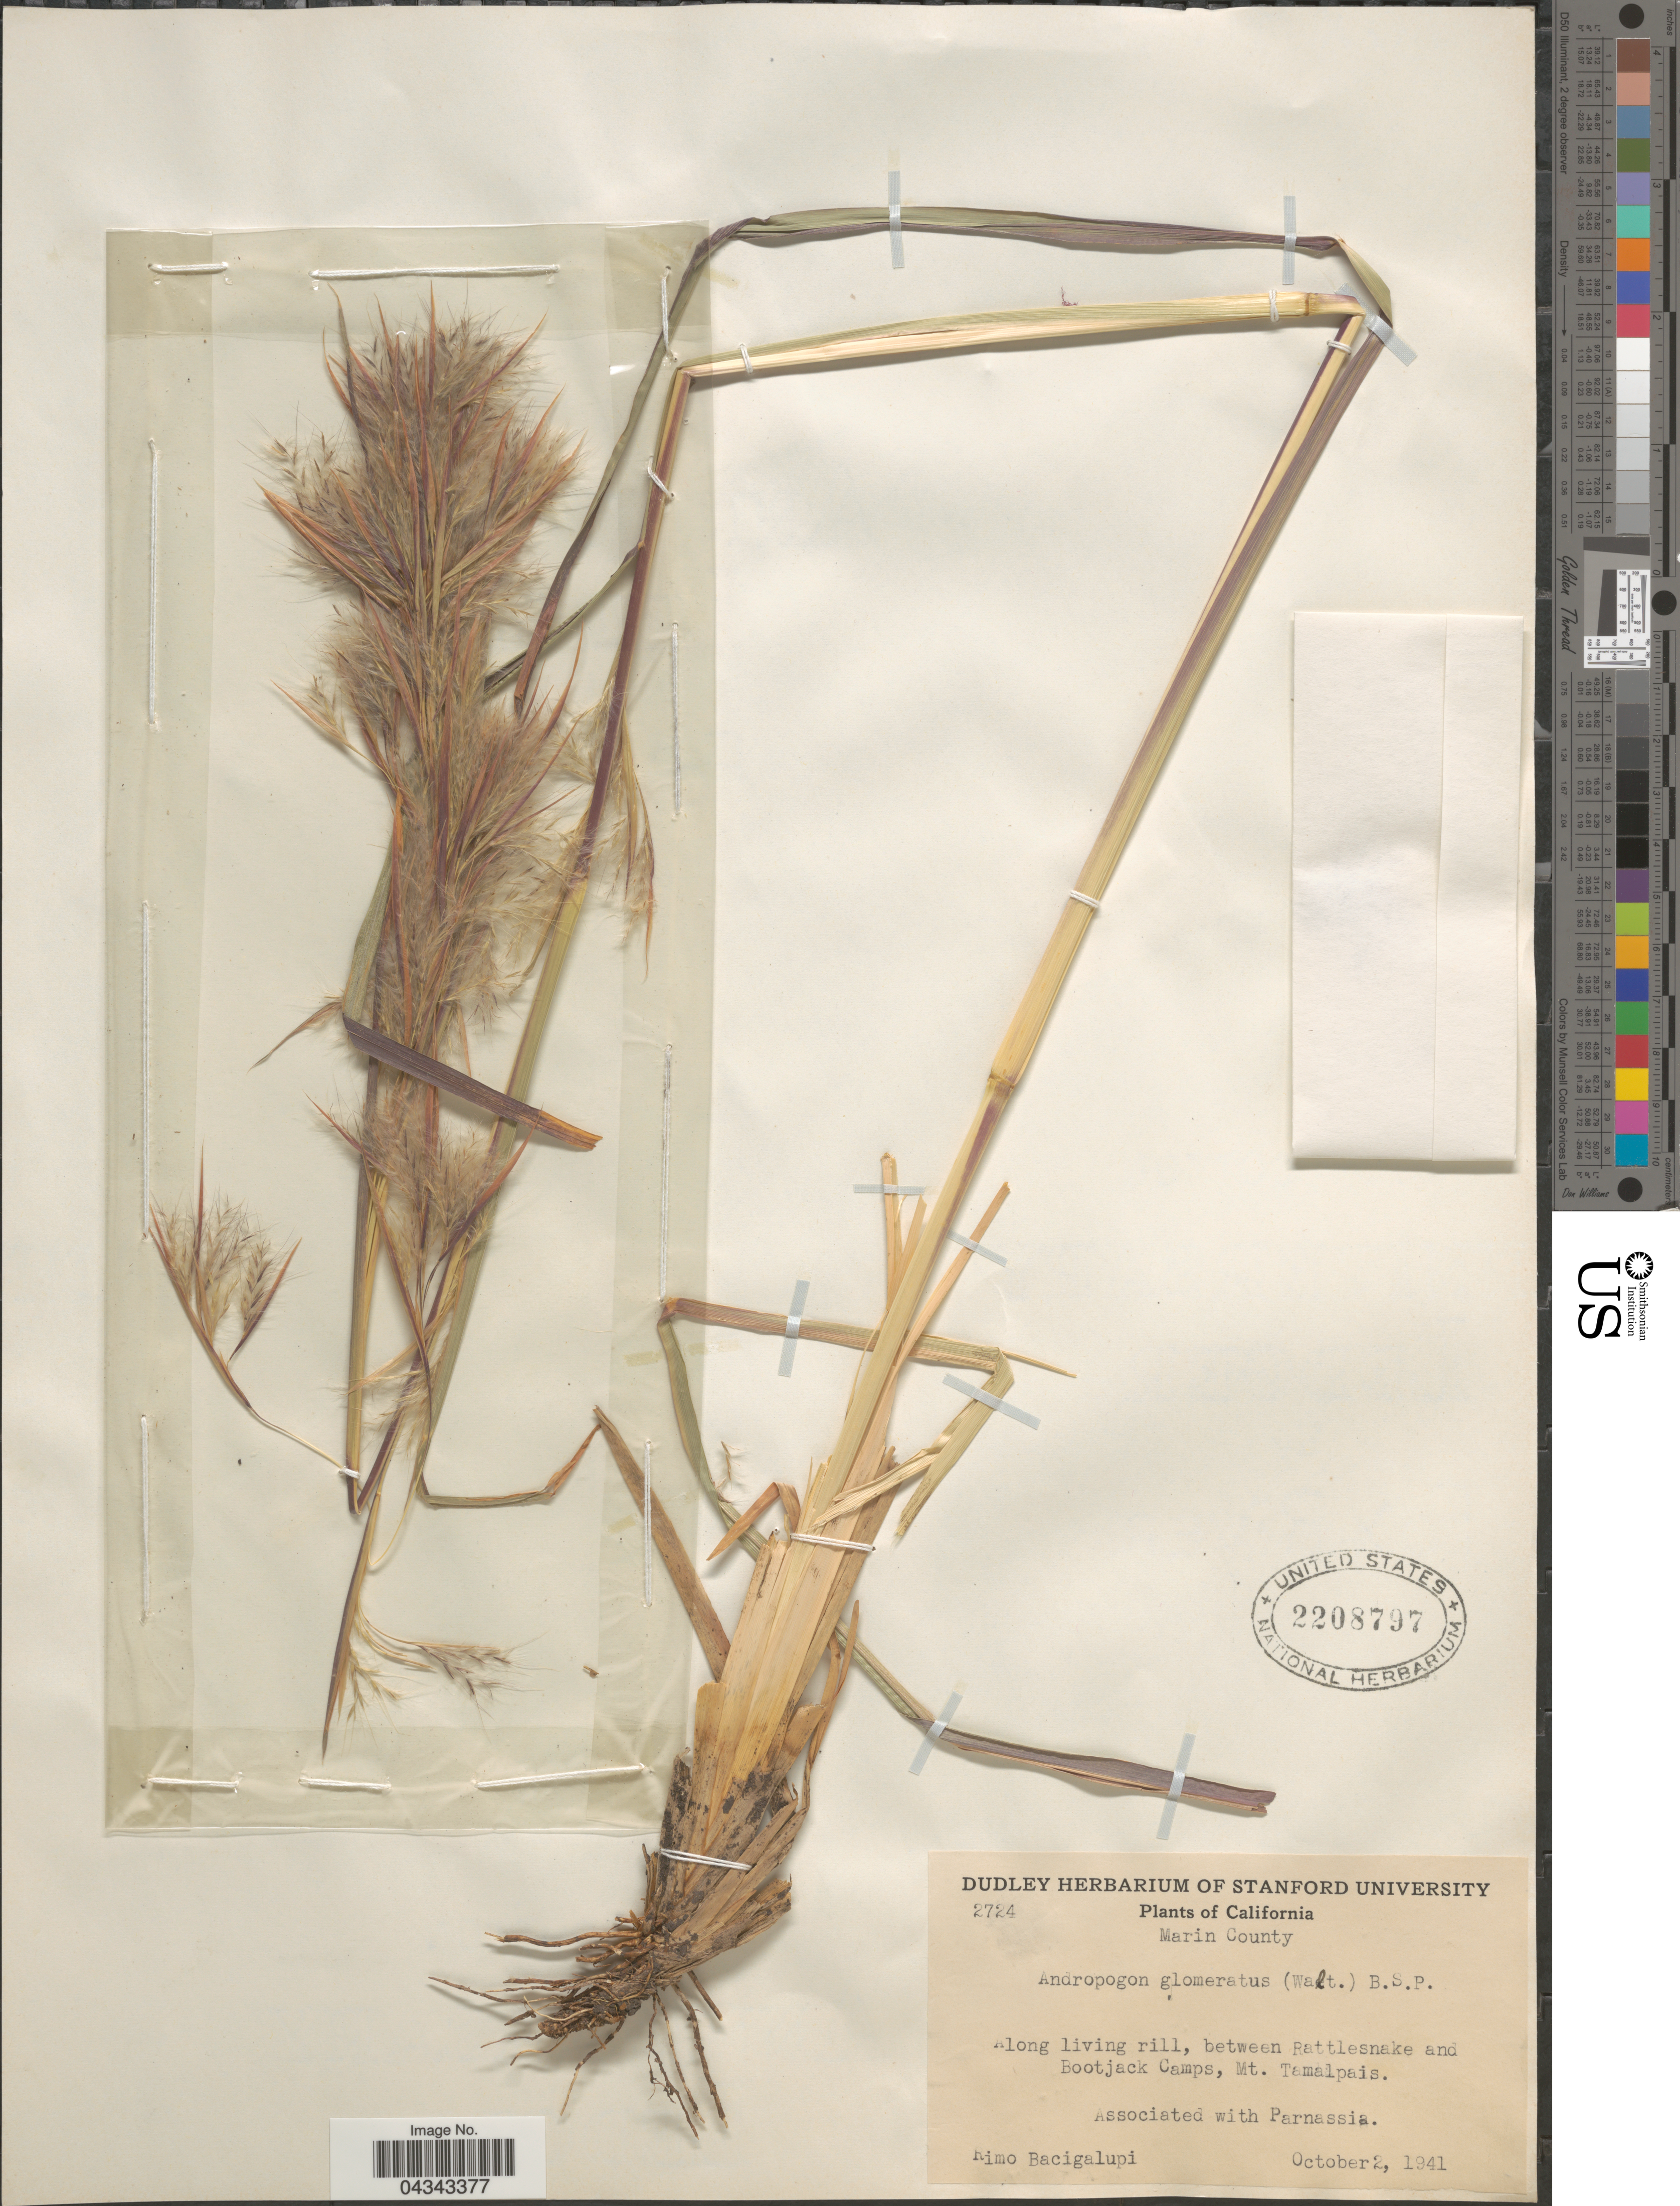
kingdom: Plantae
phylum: Tracheophyta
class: Liliopsida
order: Poales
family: Poaceae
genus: Andropogon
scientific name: Andropogon glomeratus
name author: (Walter) Britton, Stearns & Poggenb.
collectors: R. Bacigalupi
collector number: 2724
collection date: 1941-10-02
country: United States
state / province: California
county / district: Marin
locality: Marin County. Along living rill, between Rattlesnake and Bootjack Camps, Mt. Tamalpais.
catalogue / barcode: US 2208797